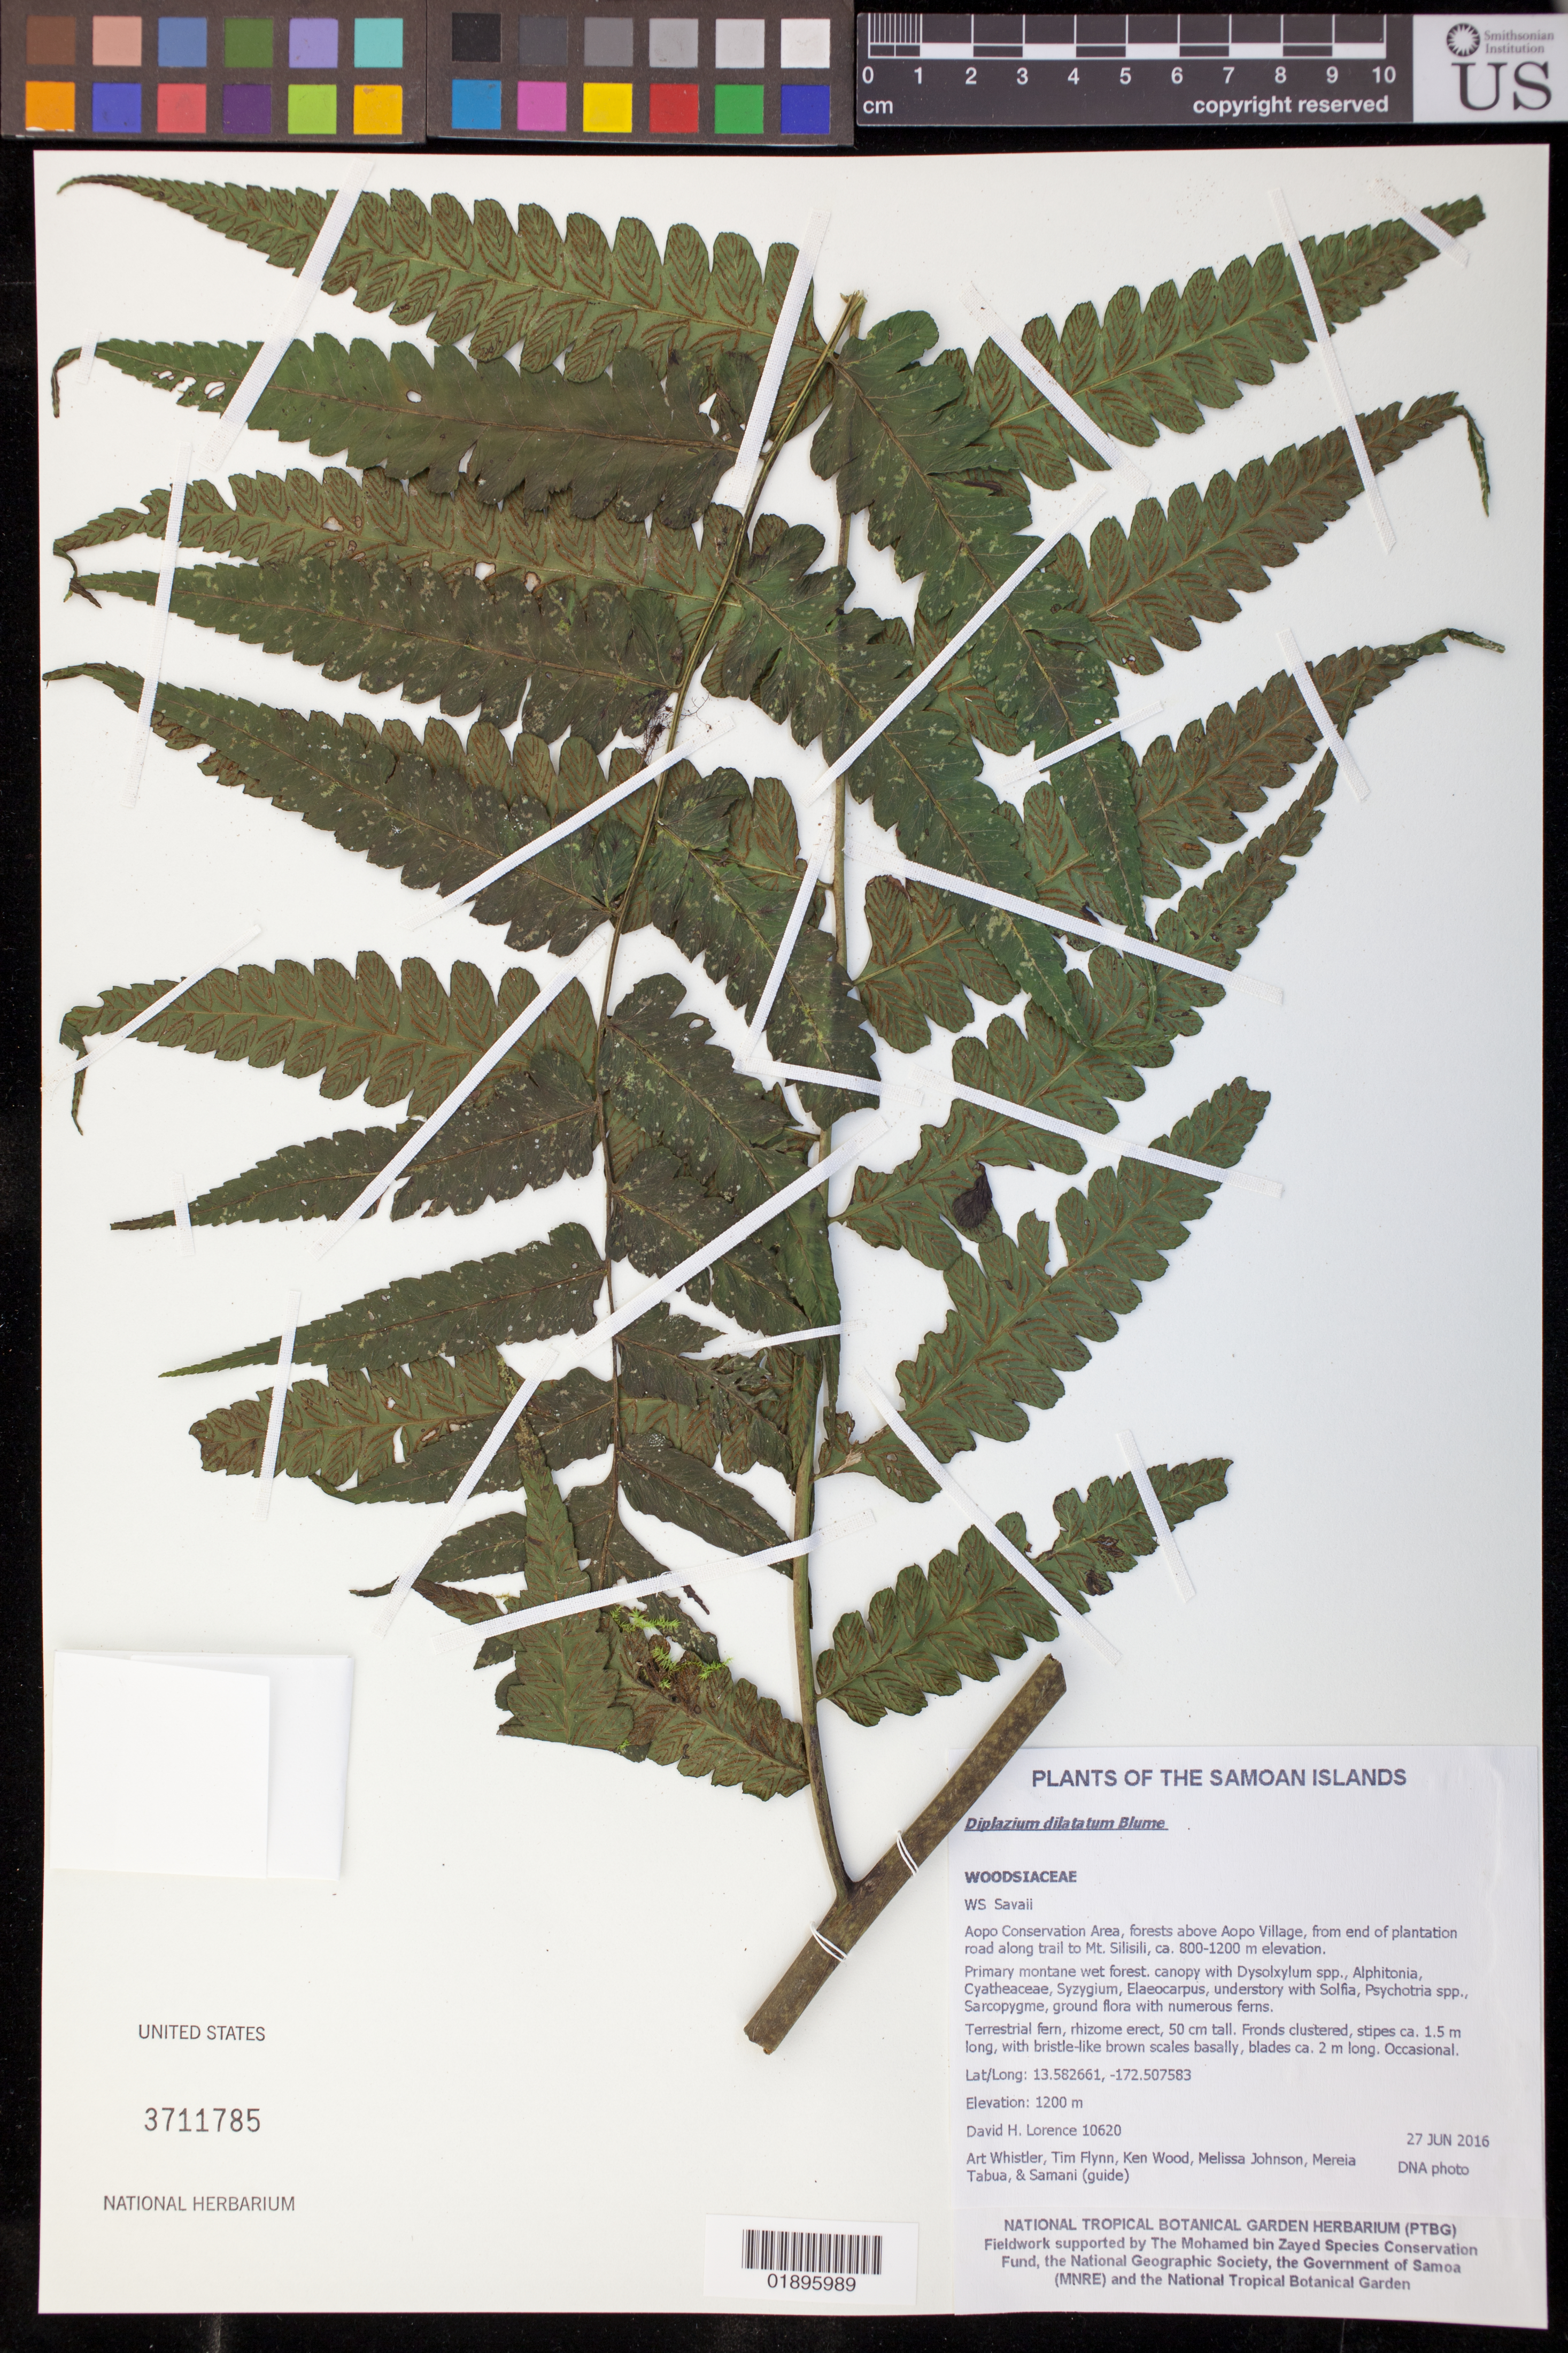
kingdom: Plantae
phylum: Tracheophyta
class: Polypodiopsida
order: Polypodiales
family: Athyriaceae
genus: Diplazium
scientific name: Diplazium dilatatum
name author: Blume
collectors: D. Lorence, A. Whistler, J. Atherton, F. Enoka & J. Pisi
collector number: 10620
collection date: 2016-06-27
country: Samoa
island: Savai'i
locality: Aopo Conservation Area, forests above Aopo Village, from end of plantation road along trail to Mt. Silisili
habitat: Primary montane wet forest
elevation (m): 1200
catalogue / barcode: US 3711785